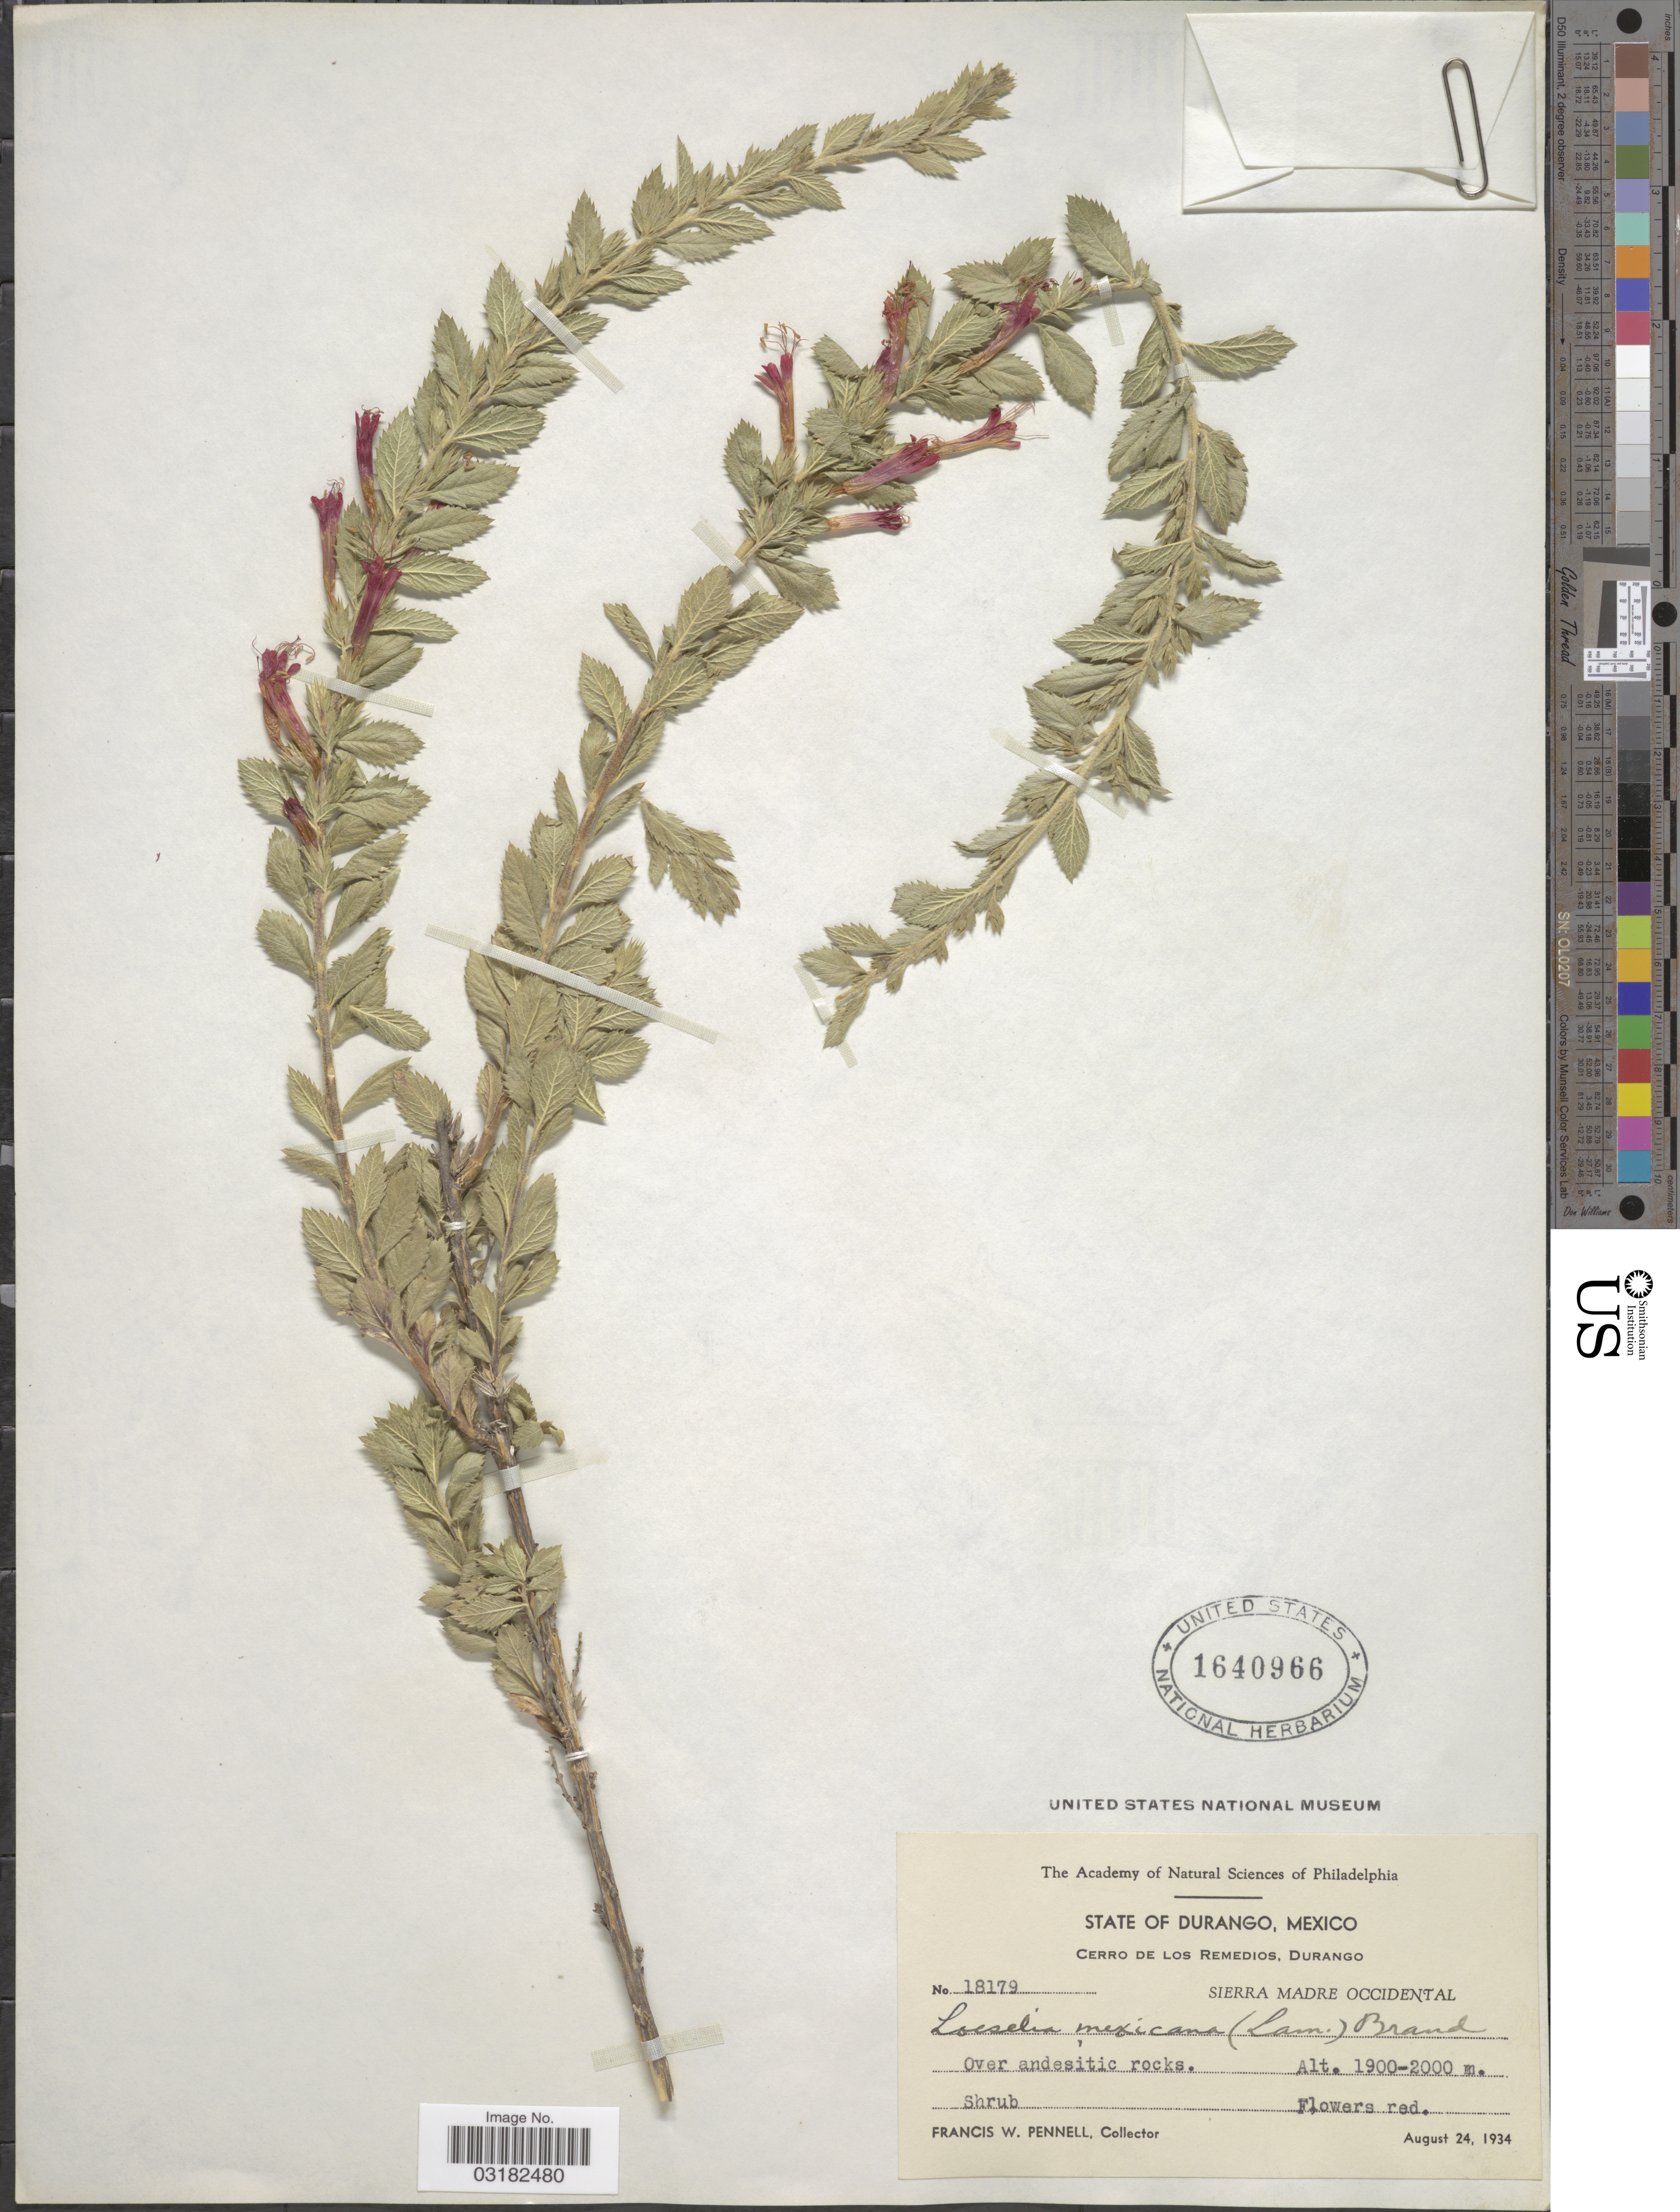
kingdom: Plantae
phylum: Tracheophyta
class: Magnoliopsida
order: Ericales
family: Polemoniaceae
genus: Loeselia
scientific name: Loeselia mexicana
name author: (Lam.) Brand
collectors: F. W. Pennell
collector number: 18179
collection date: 1934-08-24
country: Mexico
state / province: Durango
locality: State of Durango. Cerro De Los Remedios. Sierra Madre Occidental.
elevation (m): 1900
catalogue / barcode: US 1640966